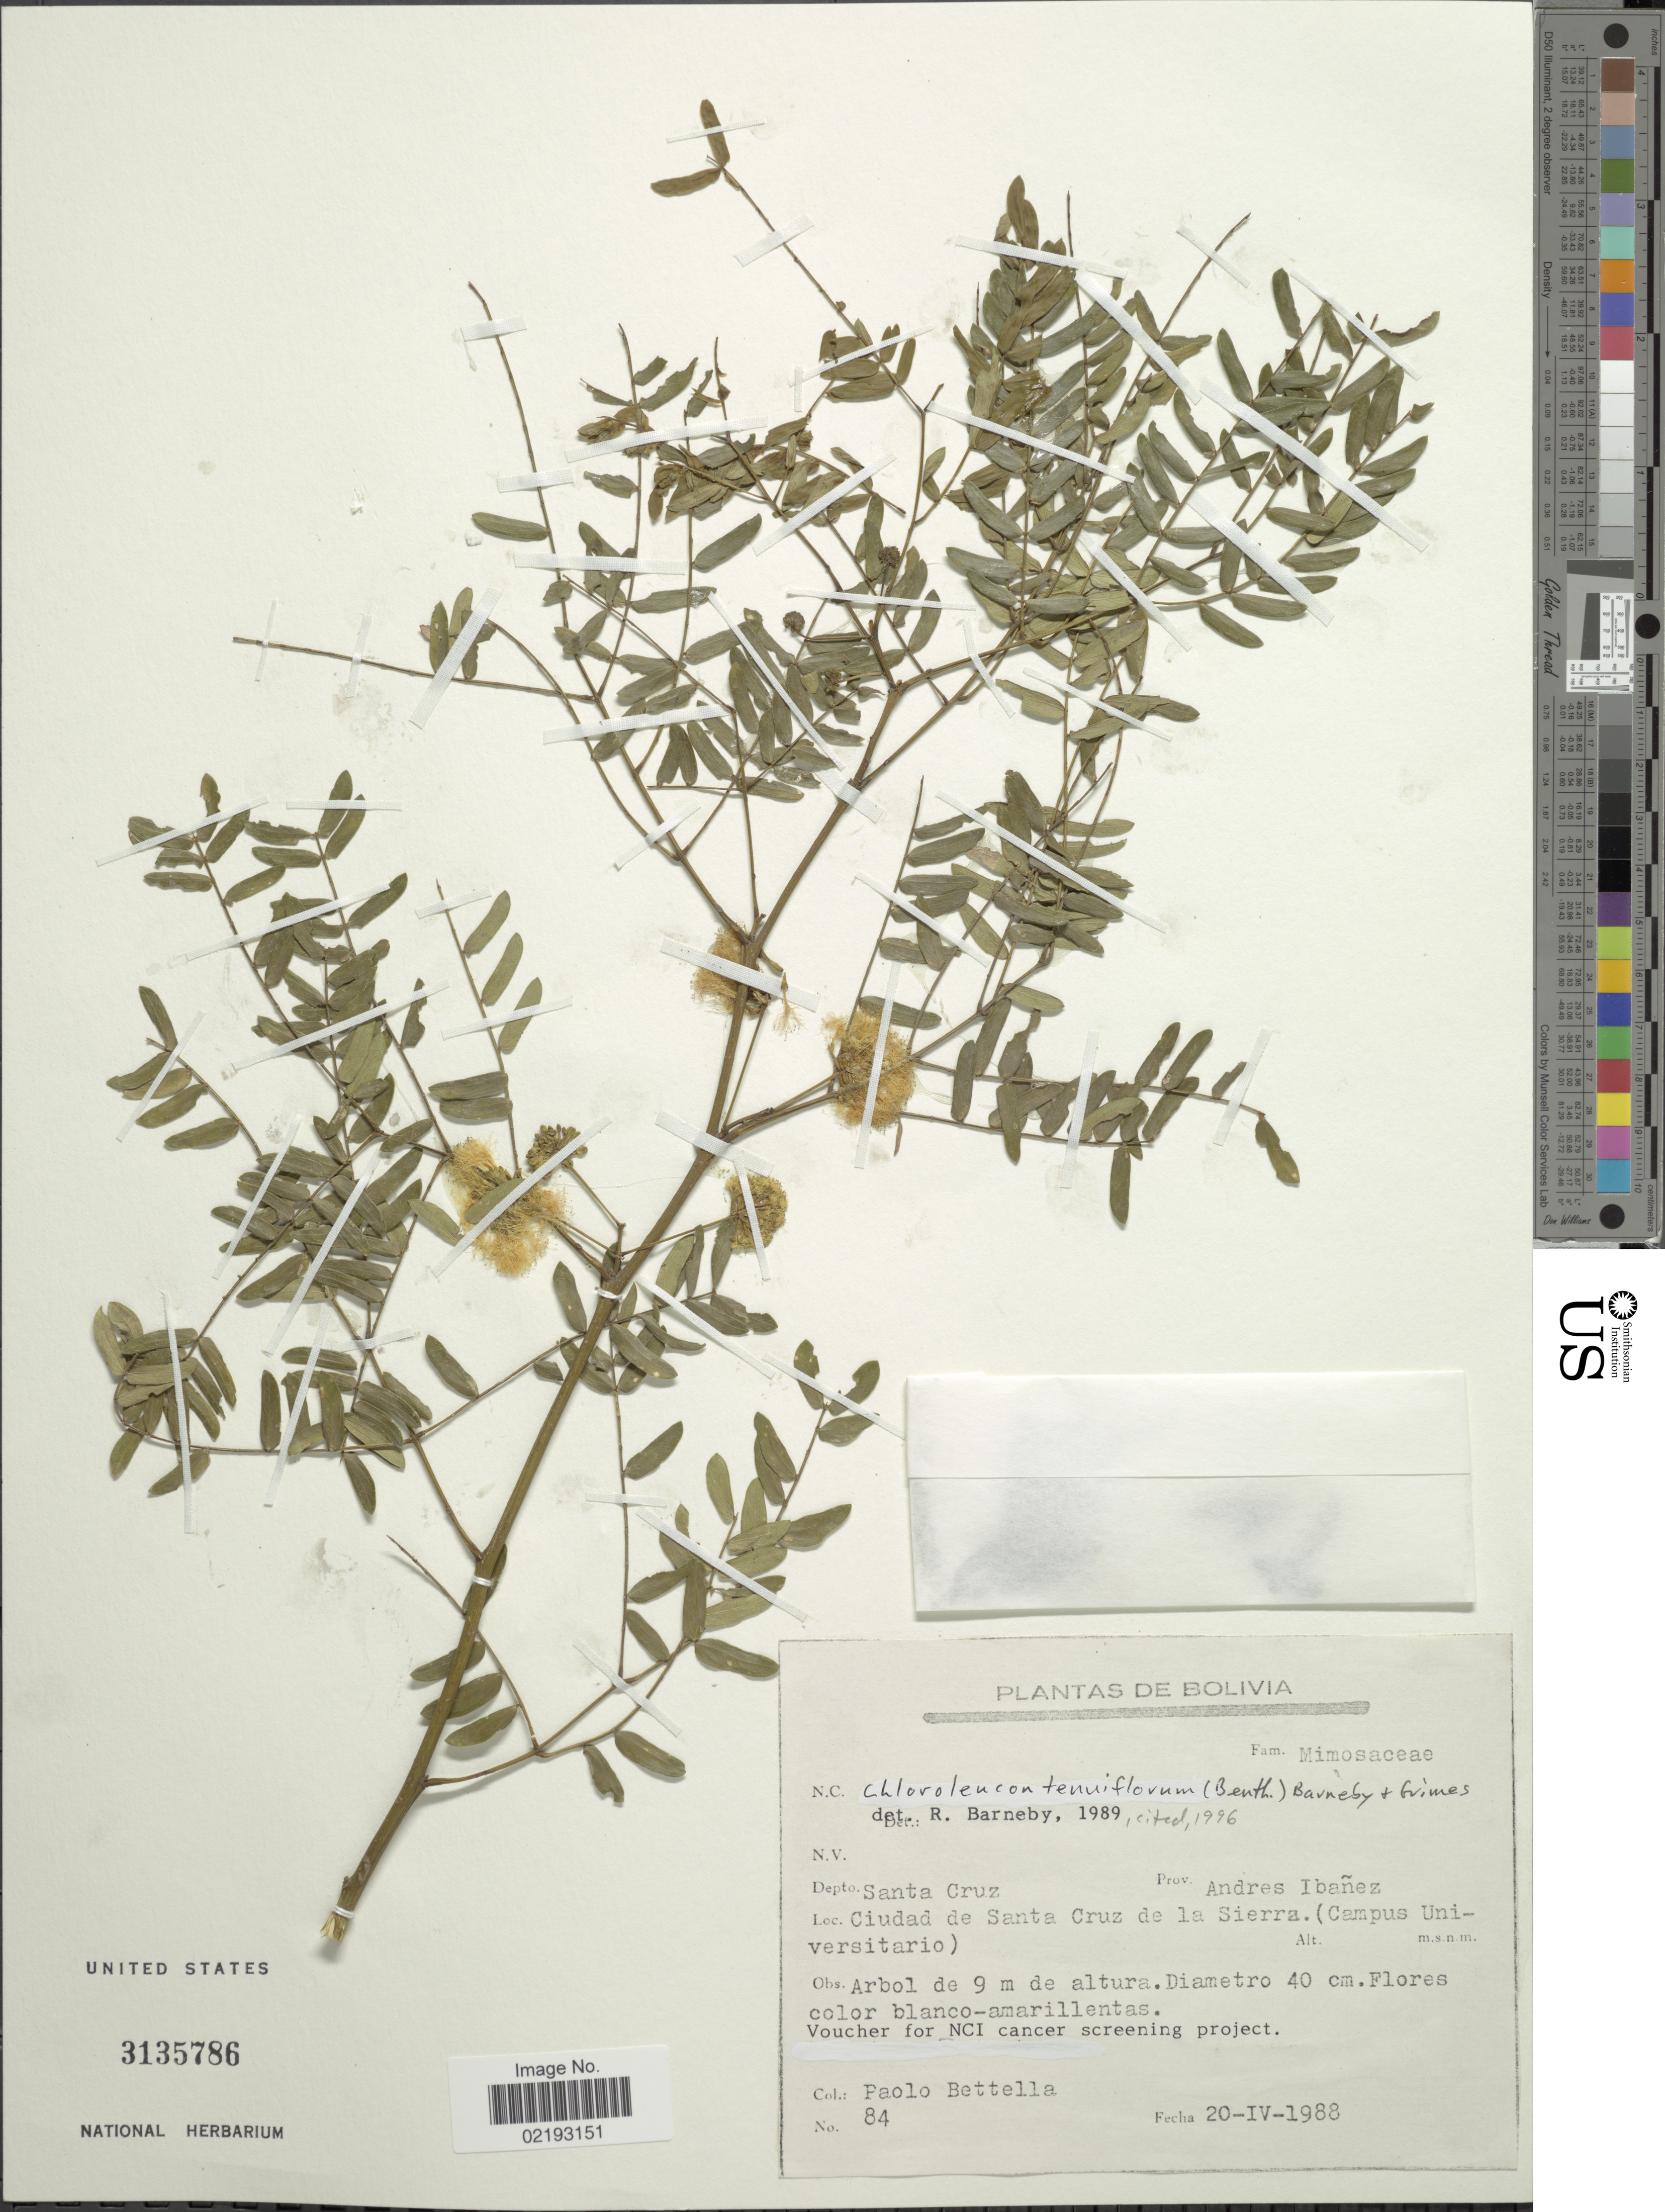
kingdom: Plantae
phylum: Tracheophyta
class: Magnoliopsida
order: Fabales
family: Fabaceae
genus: Chloroleucon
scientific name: Chloroleucon tenuiflorum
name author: (Benth.) Barneby & J.W. Grimes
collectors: P. Bettella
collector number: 84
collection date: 1988-04-20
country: Bolivia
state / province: Santa Cruz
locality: Prov. Andres Ibanez, Ciudad de San Cruz de la Sierra (Campus Universitario)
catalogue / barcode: US 3135786